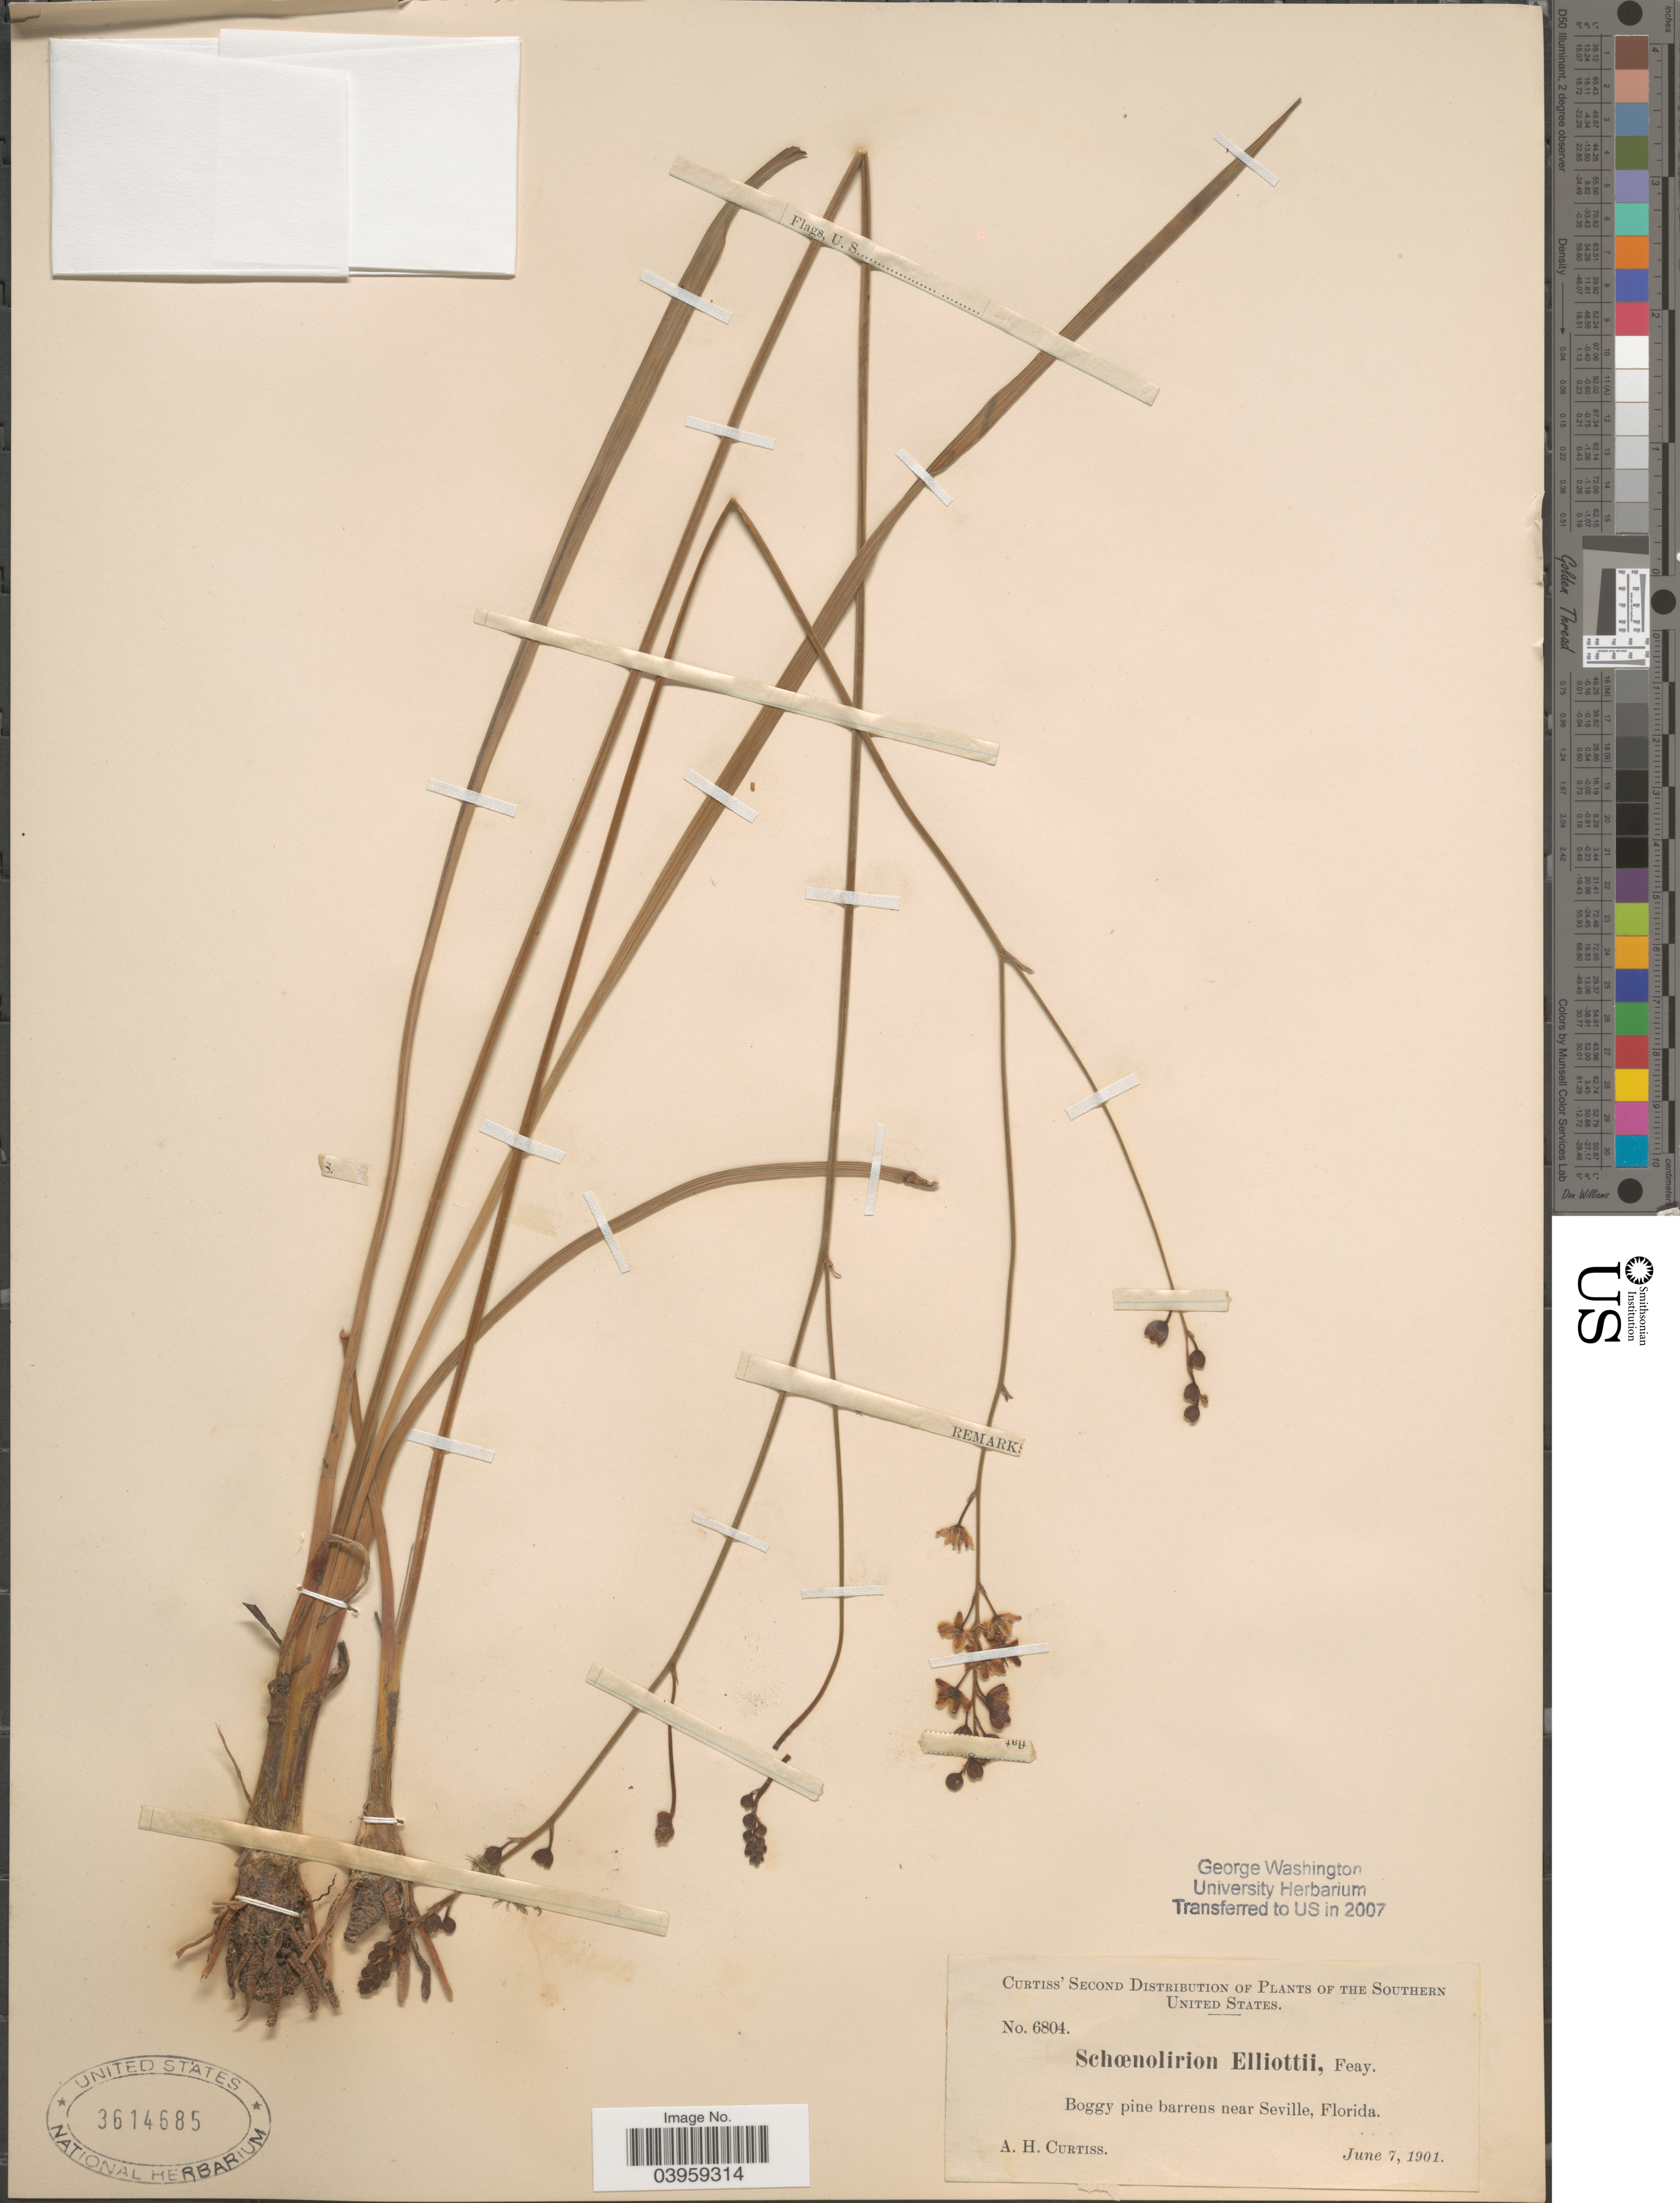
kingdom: Plantae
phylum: Tracheophyta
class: Liliopsida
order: Asparagales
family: Asparagaceae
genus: Schoenolirion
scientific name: Schoenolirion elliottii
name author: A. Gray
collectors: A. H. Curtiss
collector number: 6804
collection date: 1901-06-07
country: United States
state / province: Florida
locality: The Southern United States. Barrens near Seville.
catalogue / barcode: US 3614685